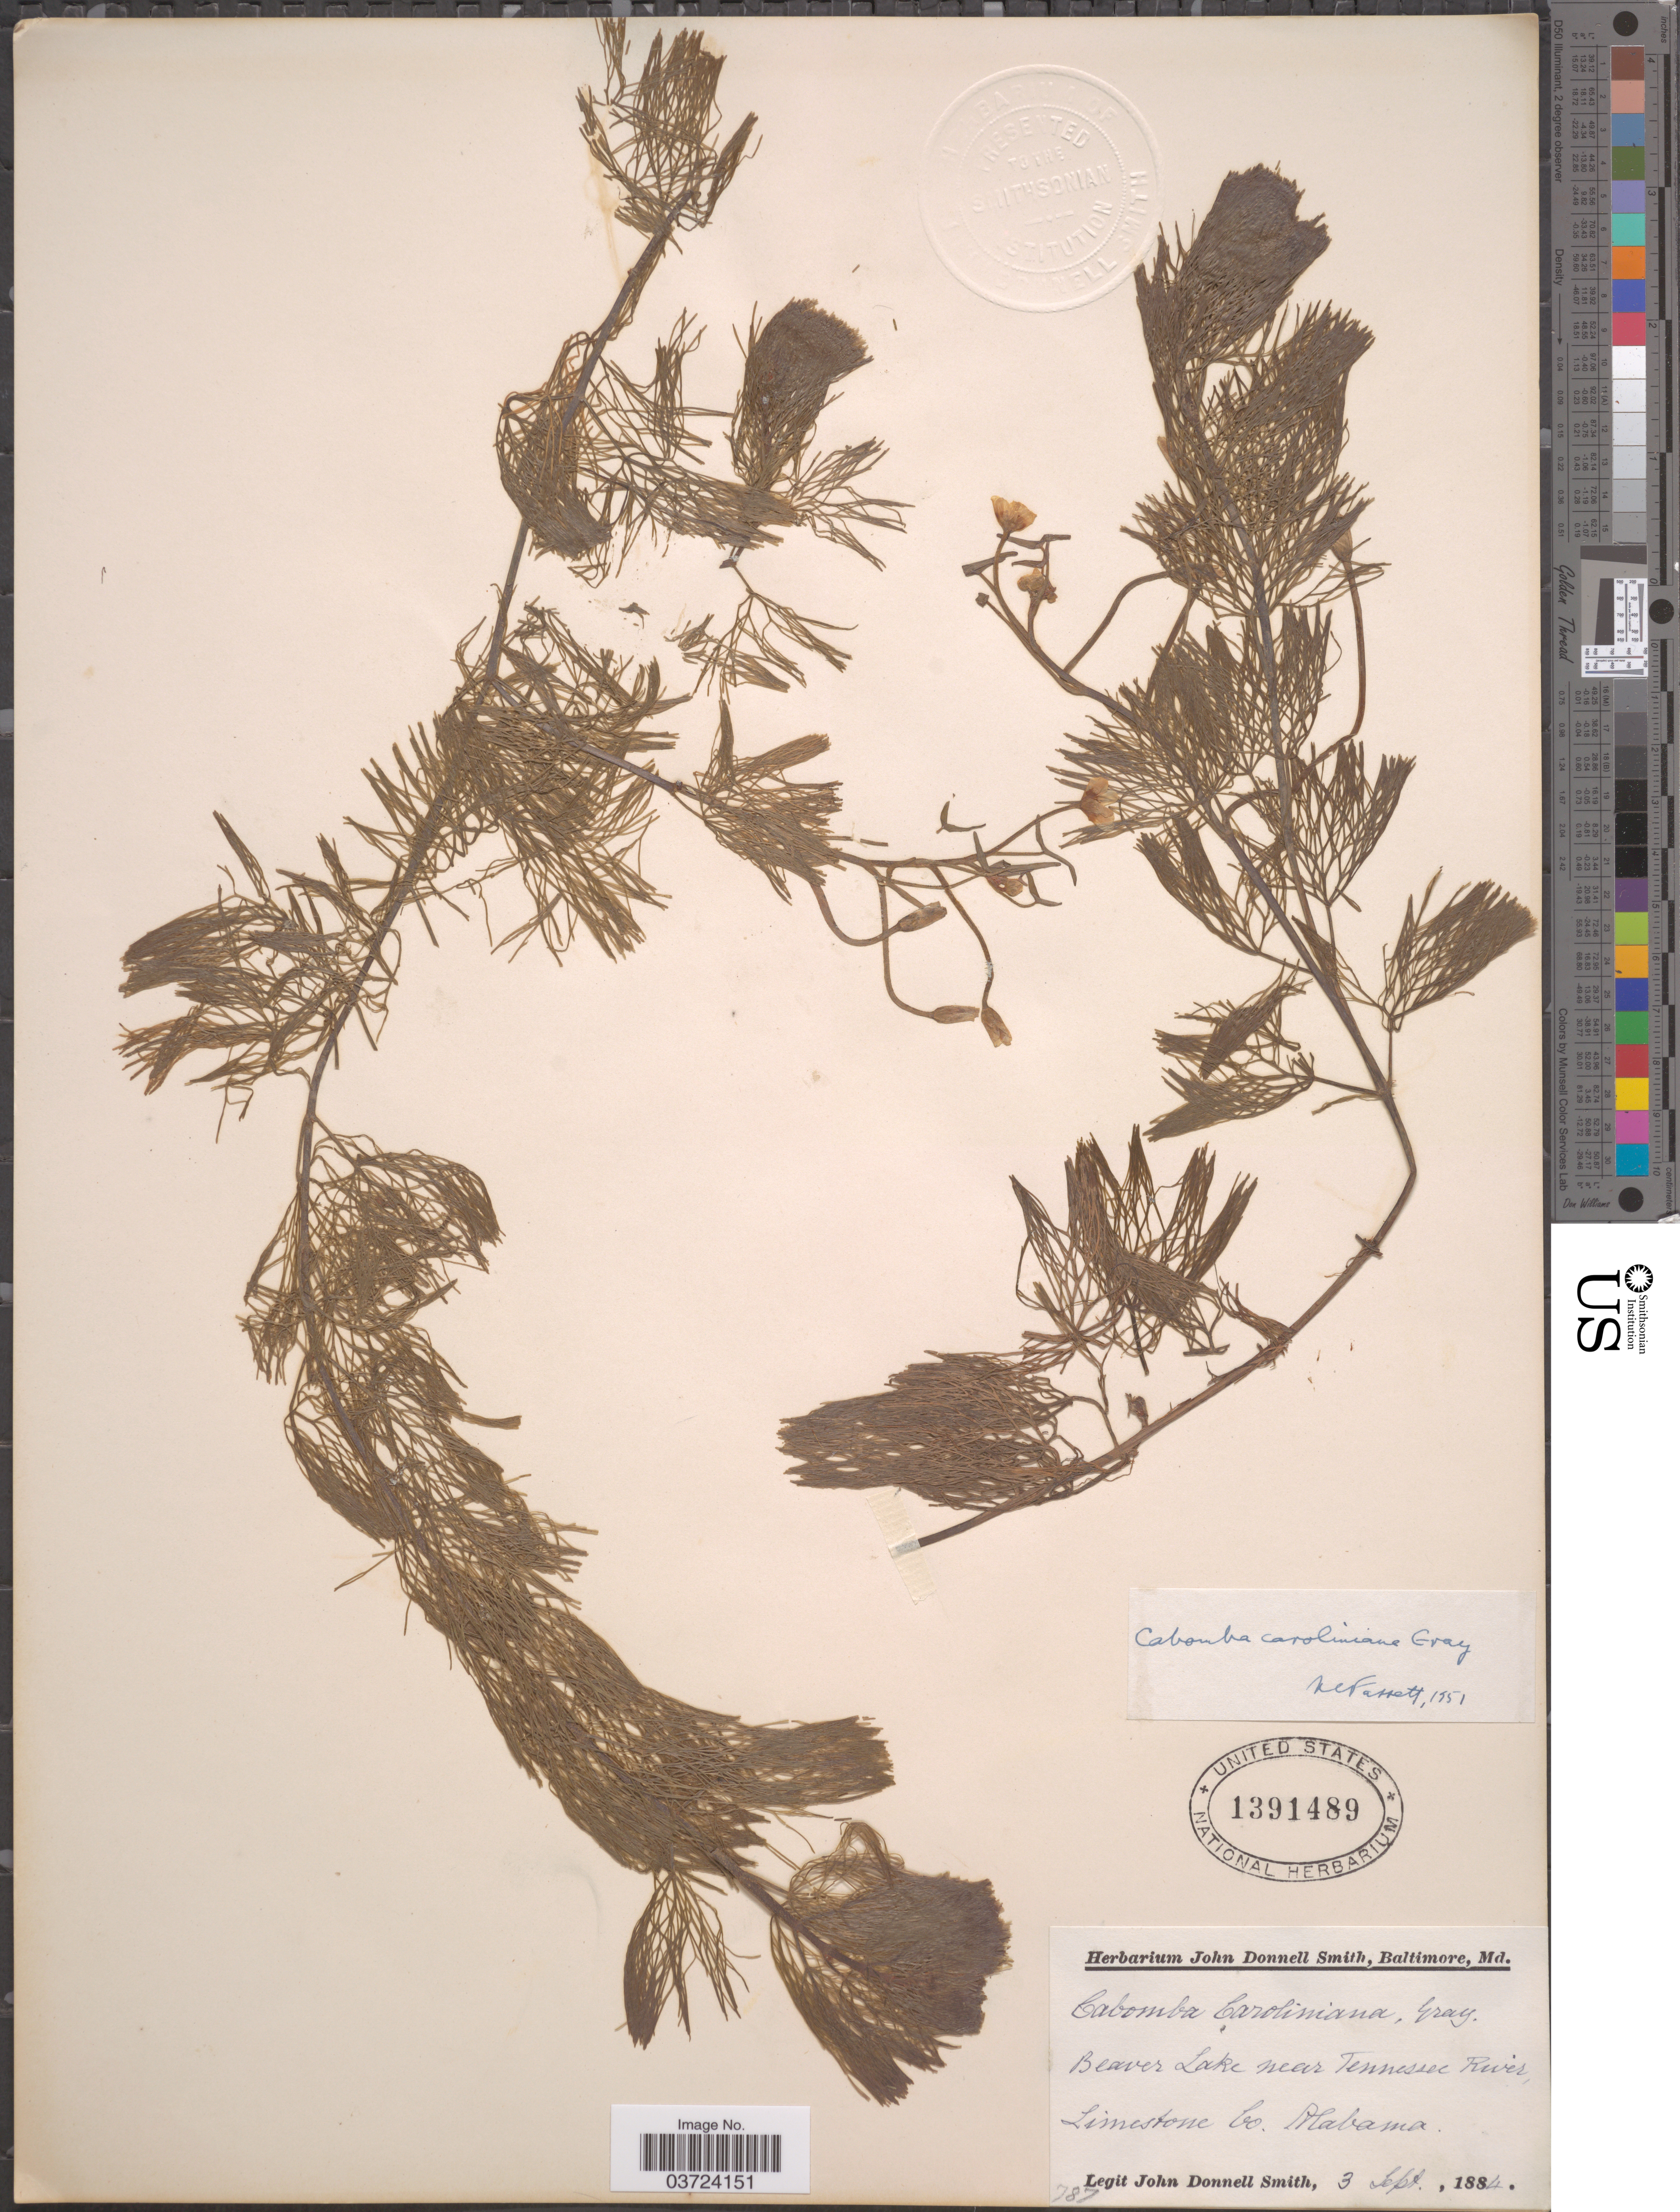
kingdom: Plantae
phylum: Tracheophyta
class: Magnoliopsida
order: Nymphaeales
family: Cabombaceae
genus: Cabomba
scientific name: Cabomba caroliniana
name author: A. Gray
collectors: J. Donnell Smith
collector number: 787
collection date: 1884-09-03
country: United States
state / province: Alabama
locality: Beaver Lake near Tennessee River, Limestone Co.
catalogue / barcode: US 1391489